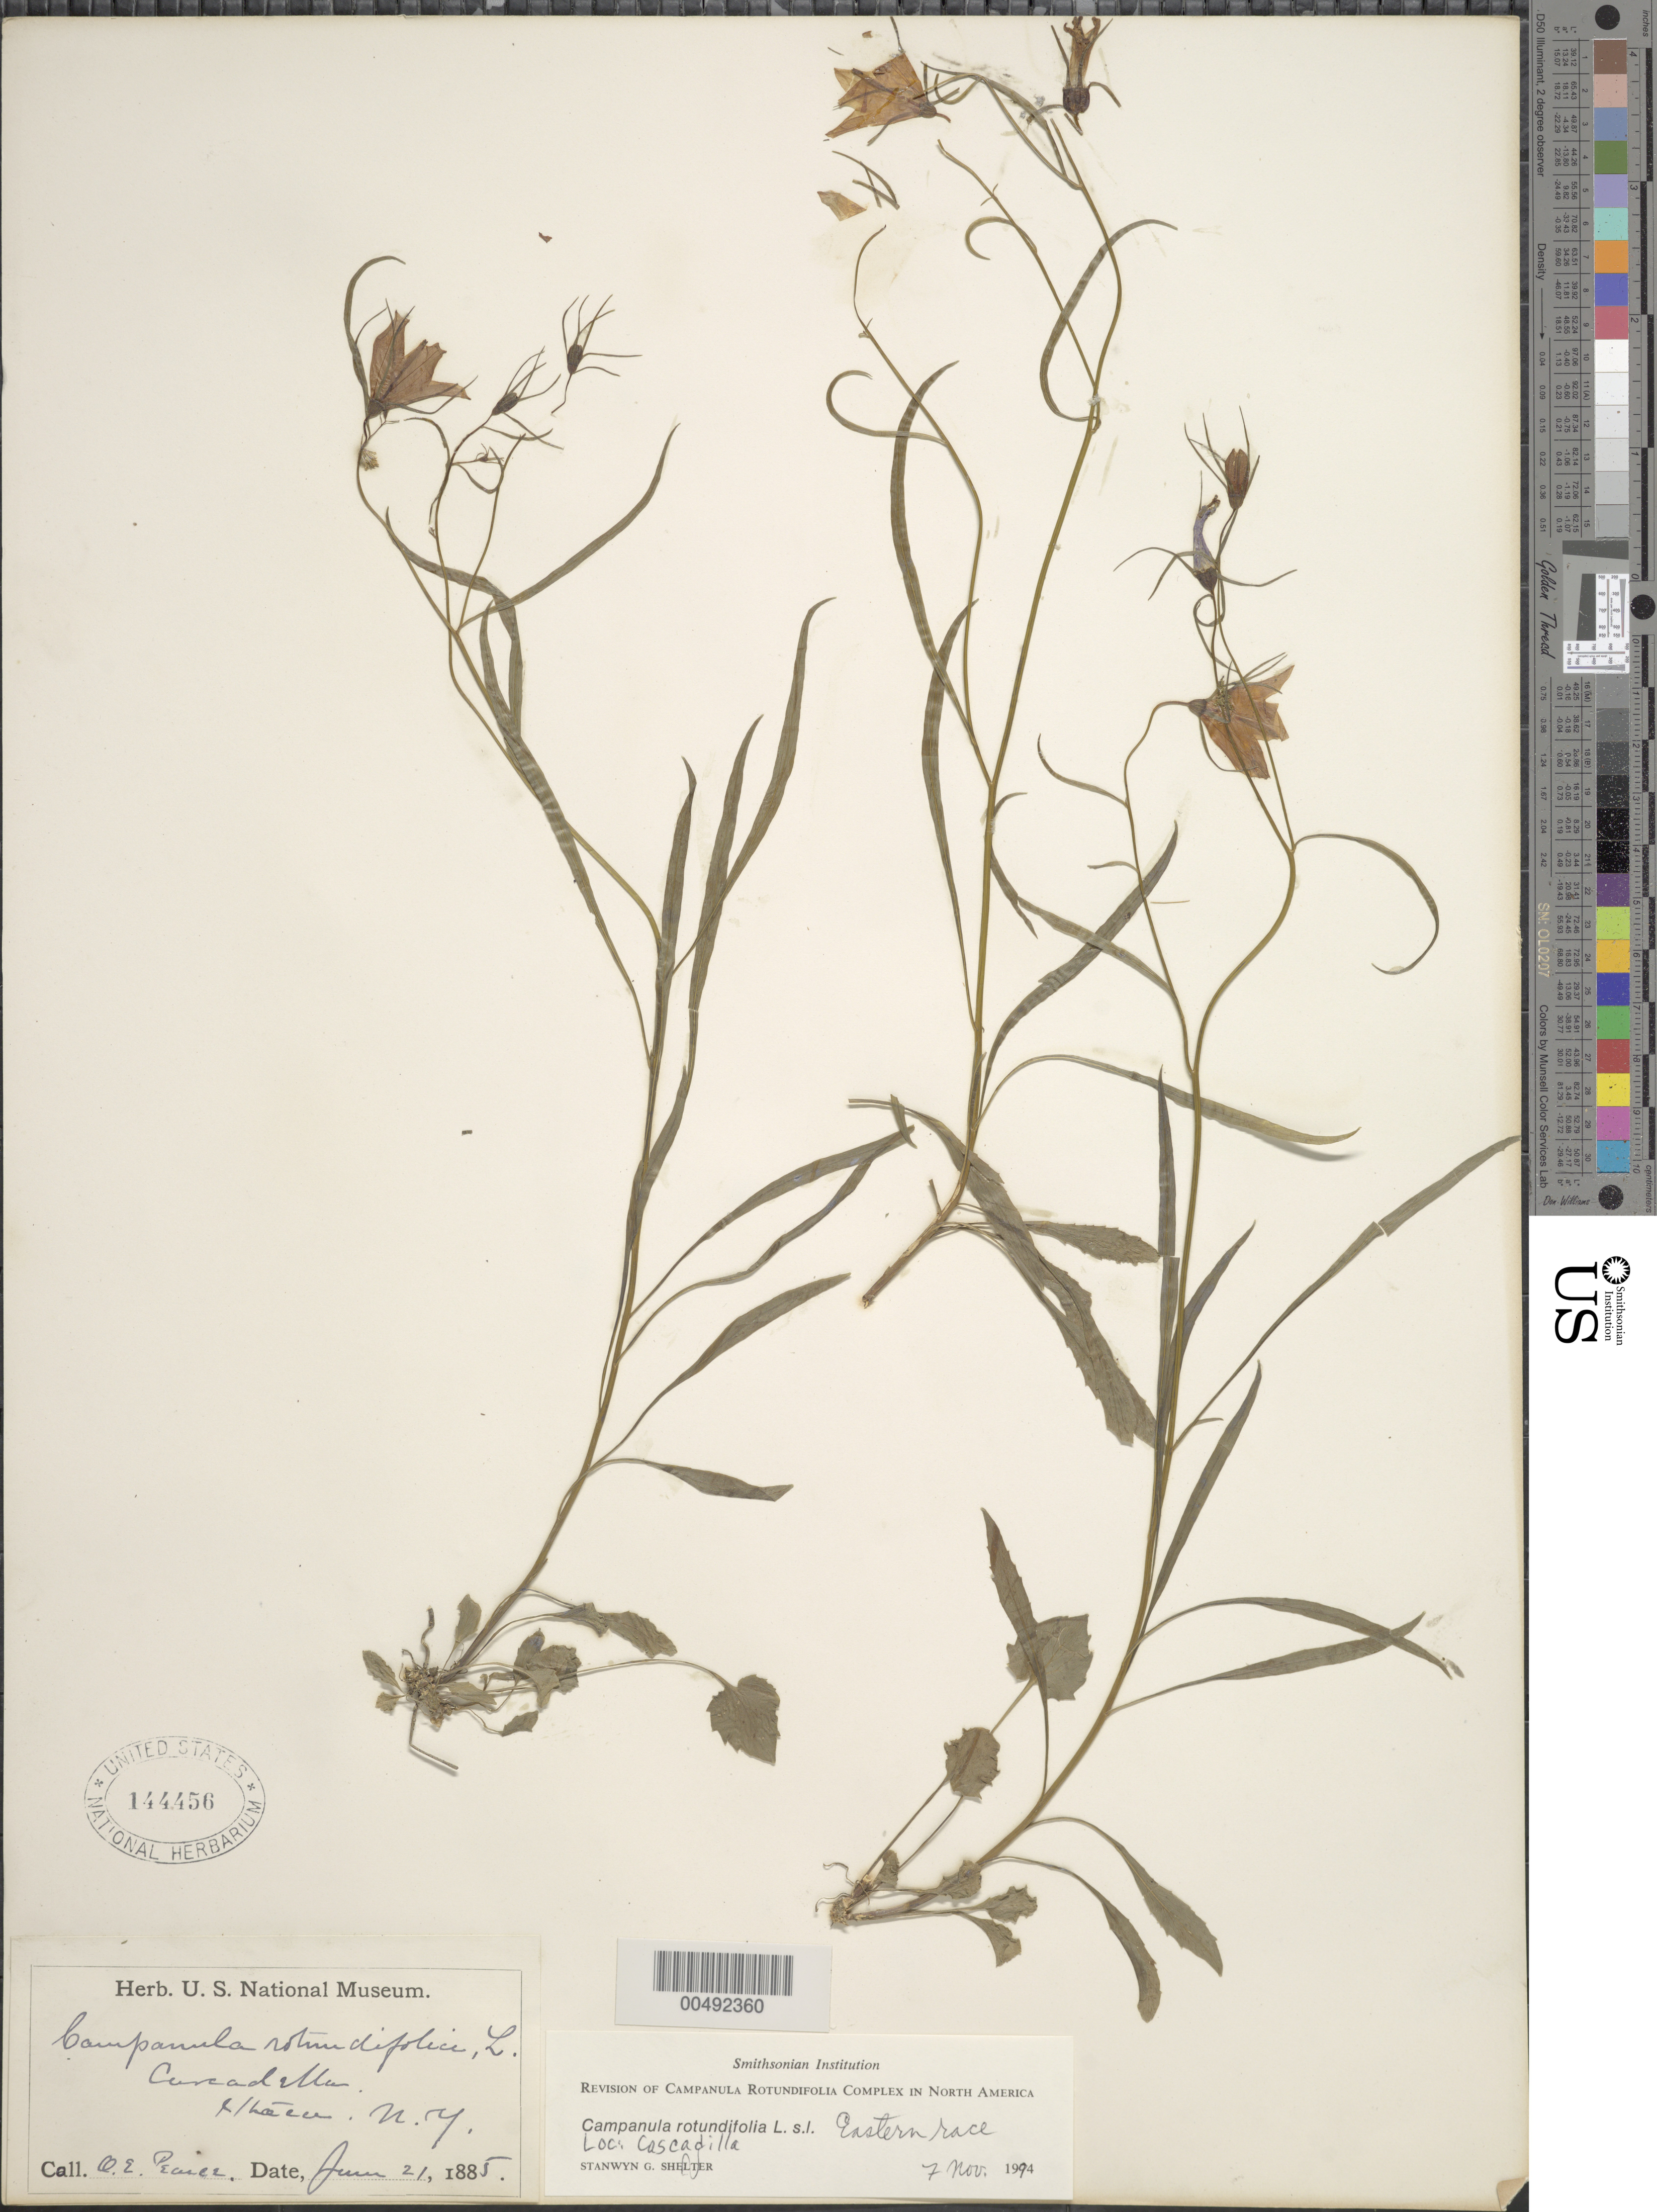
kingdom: Plantae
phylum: Tracheophyta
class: Magnoliopsida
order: Asterales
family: Campanulaceae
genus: Campanula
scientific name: Campanula rotundifolia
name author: L.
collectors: O. E. Pearce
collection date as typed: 21 Jun 1885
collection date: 1885-06-21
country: United States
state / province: New York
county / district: Tompkins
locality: Ithaca, Cascadilla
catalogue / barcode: US 144456